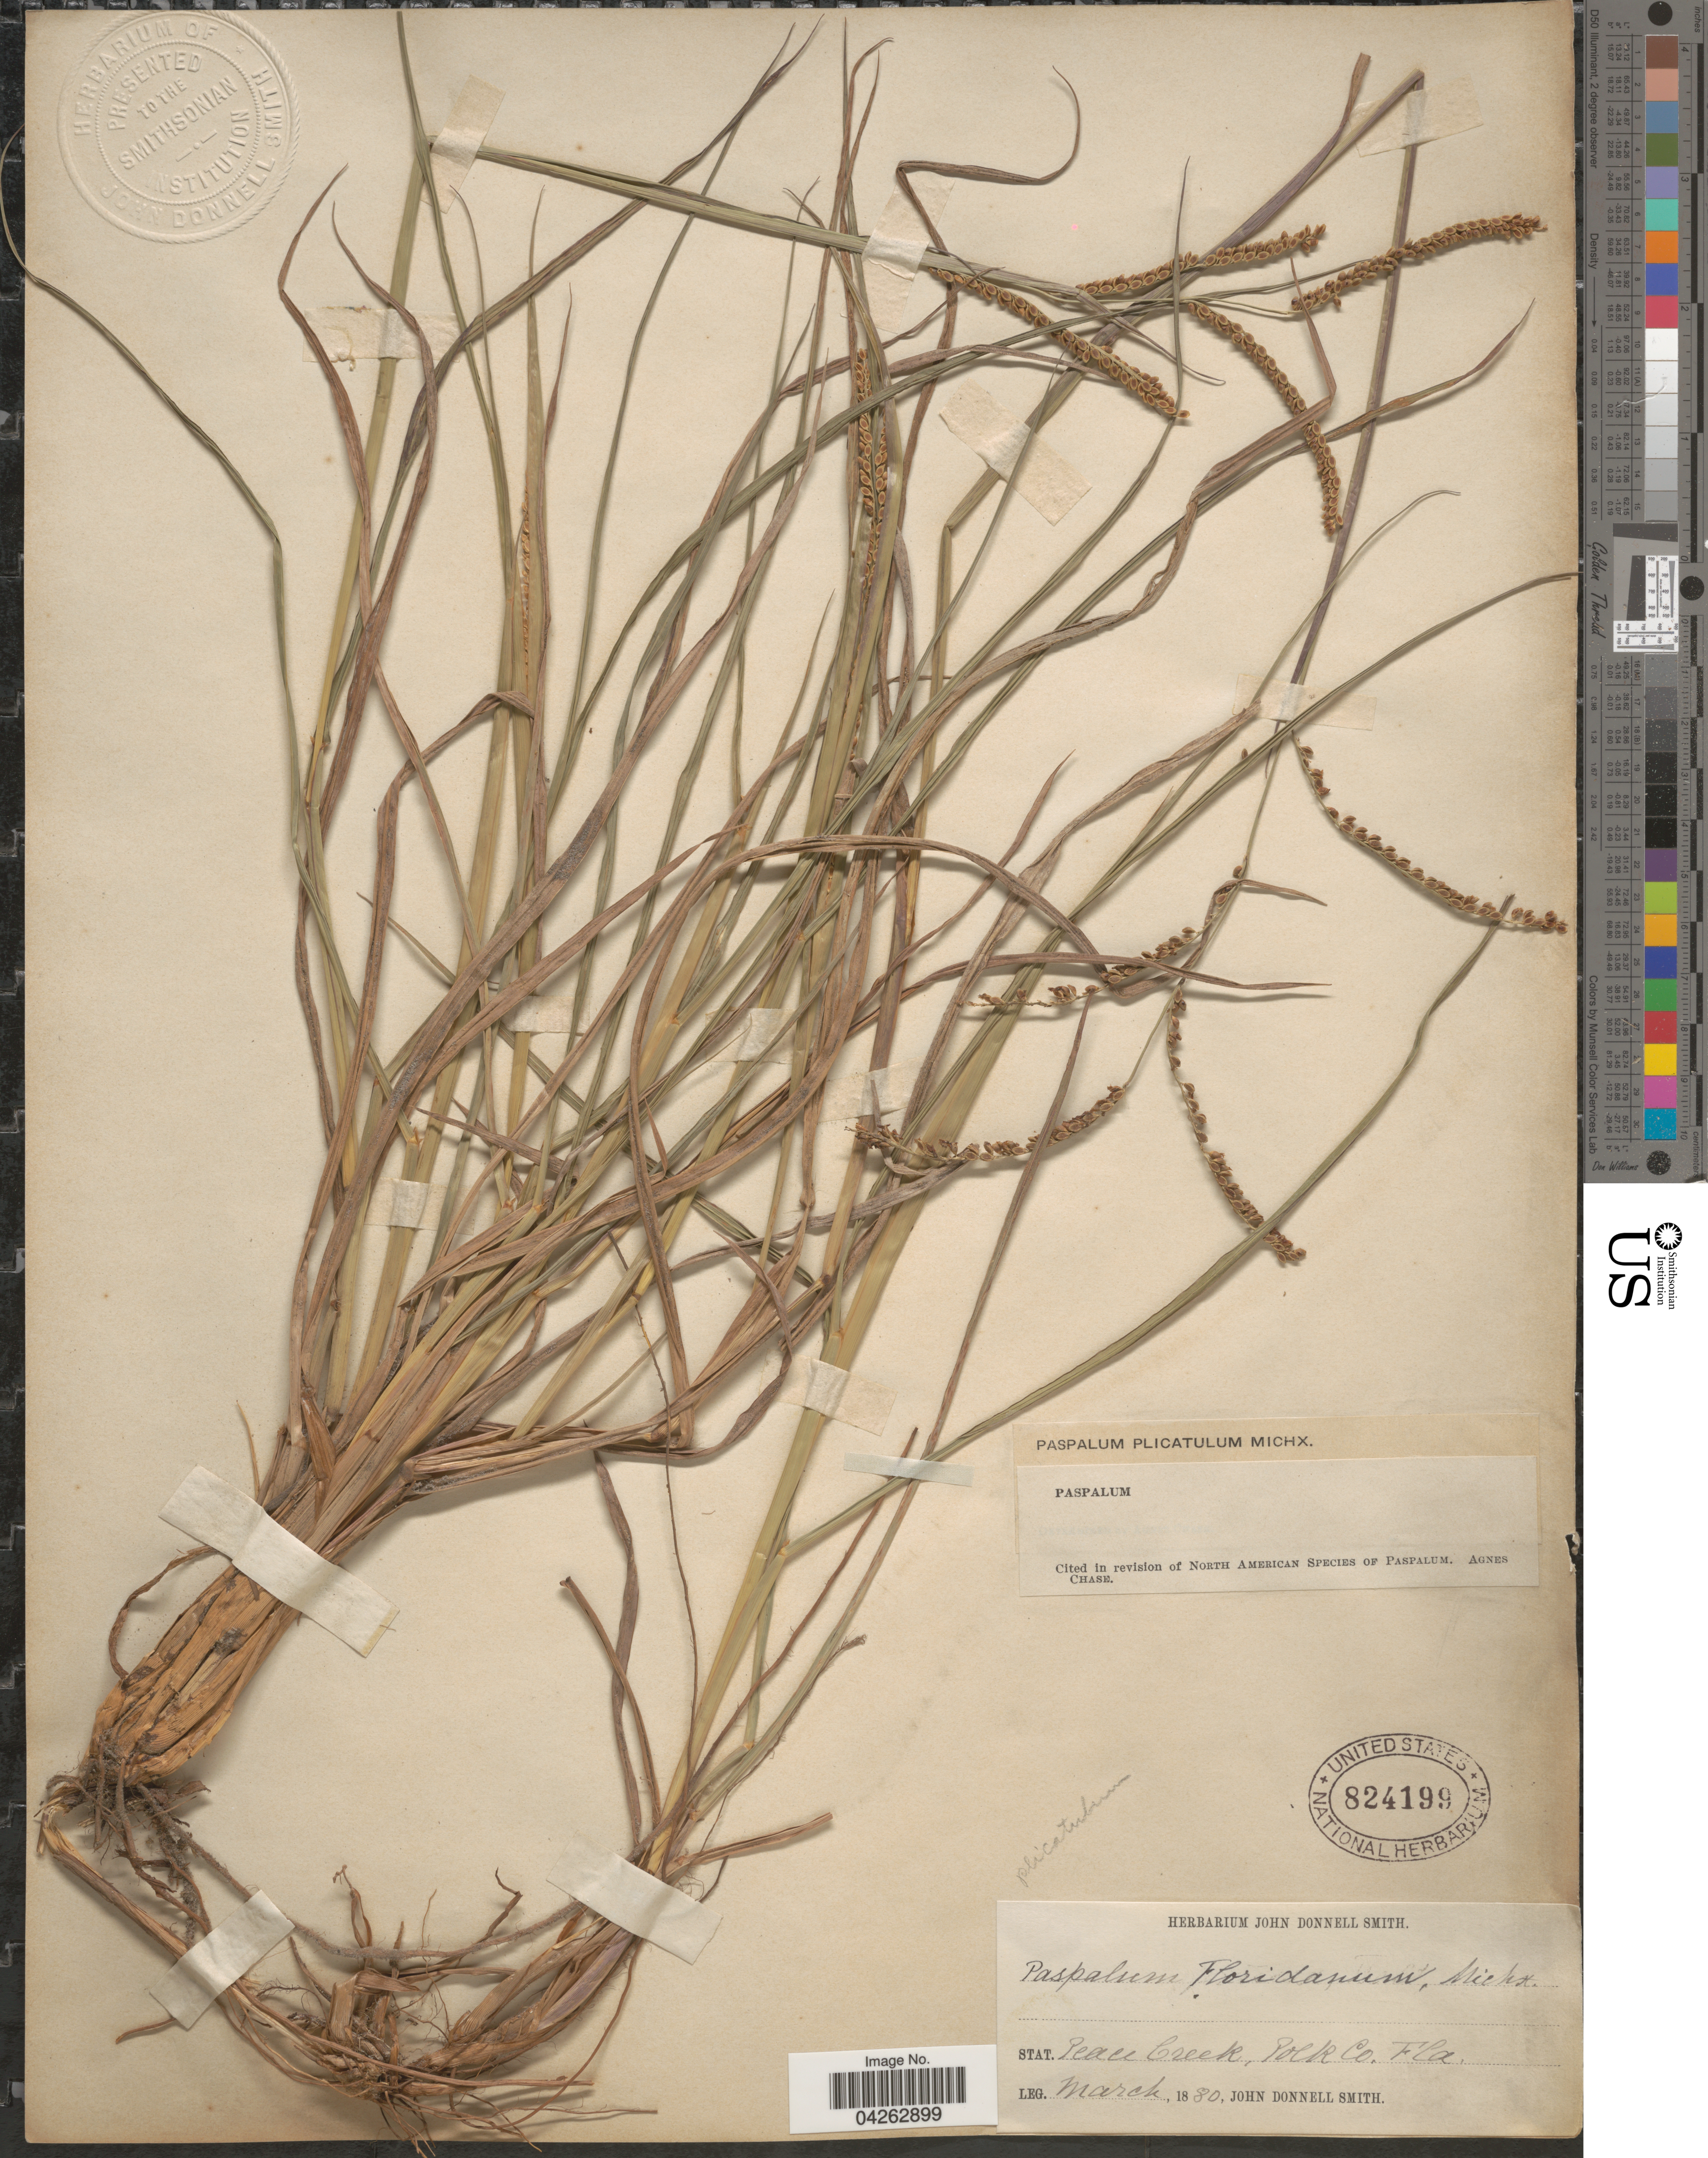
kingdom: Plantae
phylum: Tracheophyta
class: Liliopsida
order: Poales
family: Poaceae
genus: Paspalum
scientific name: Paspalum plicatulum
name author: Michx.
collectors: J. Donnell Smith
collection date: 1880-03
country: United States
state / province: Florida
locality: Stat. Peace Creek, Polk Co.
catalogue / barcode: US 824199